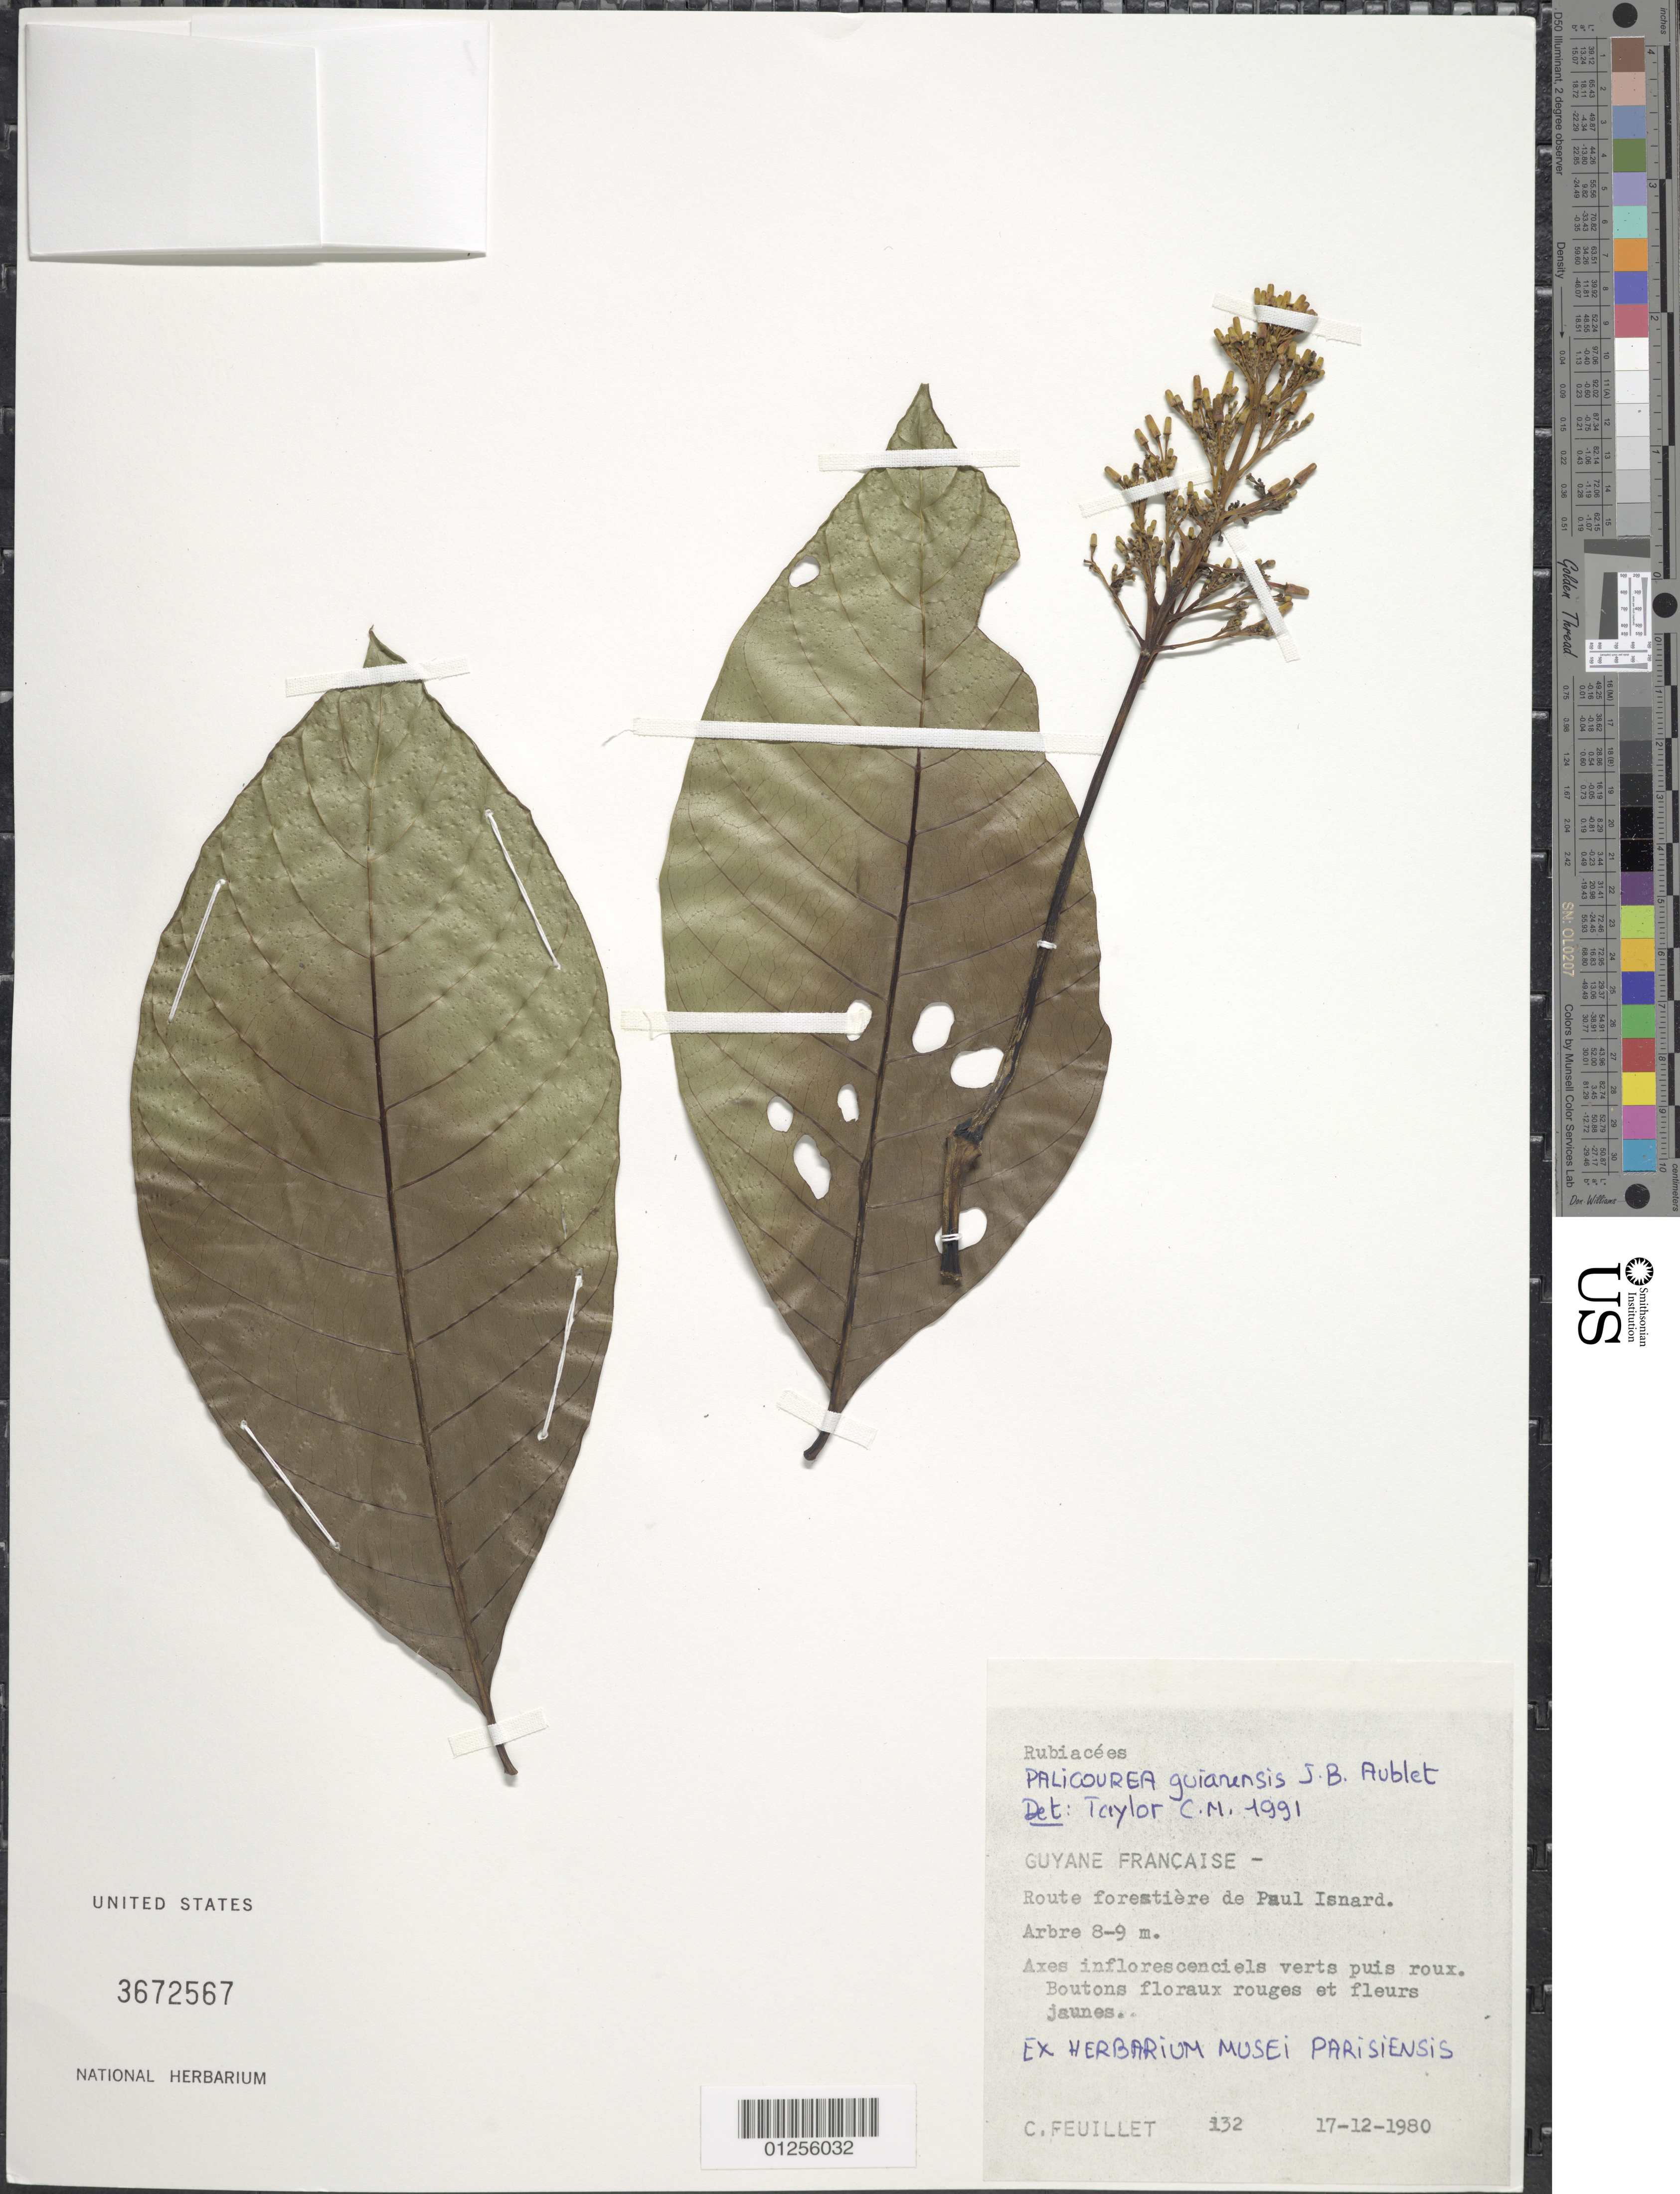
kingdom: Plantae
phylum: Tracheophyta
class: Magnoliopsida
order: Gentianales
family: Rubiaceae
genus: Palicourea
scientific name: Palicourea guianensis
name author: Aubl.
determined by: Taylor, C.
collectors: C. Feuillet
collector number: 132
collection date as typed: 17-Dec-80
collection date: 1980-12-17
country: French Guiana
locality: Route de Paul Isnard, route forestière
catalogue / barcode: US 3672567